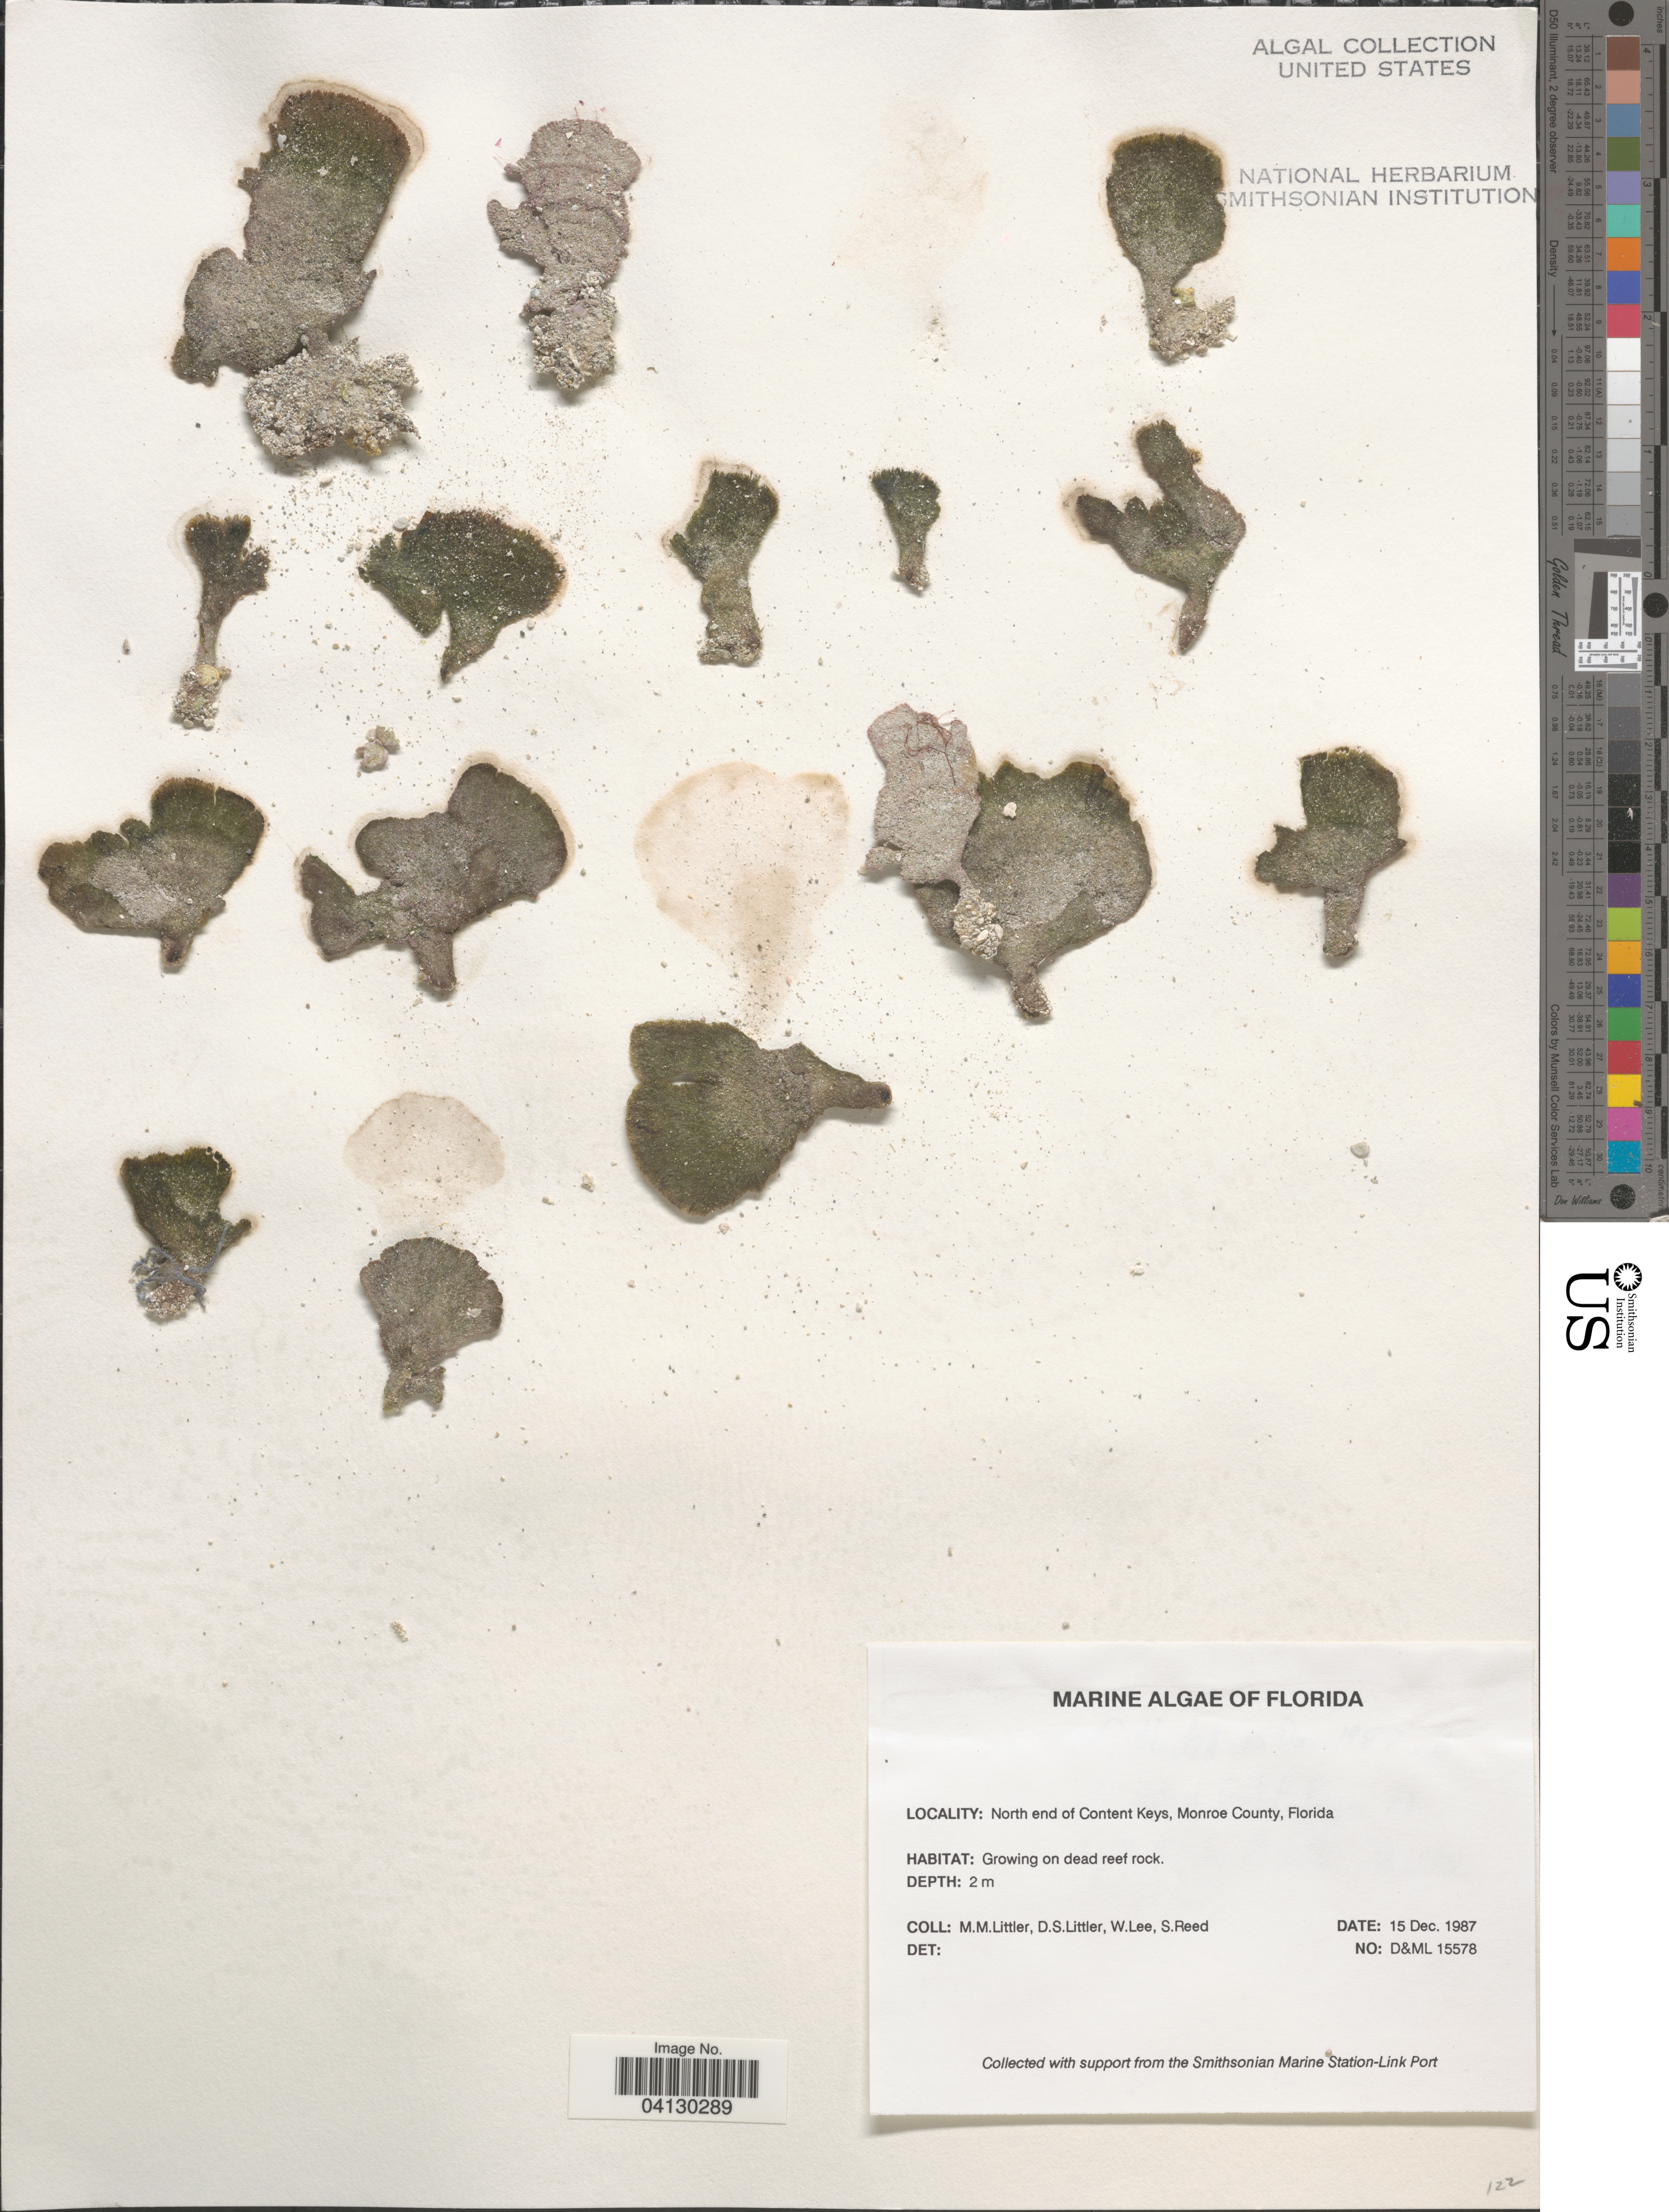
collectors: D. S. Littler, W. Lee & S. Reed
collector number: D&ML15578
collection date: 1987-12-15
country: United States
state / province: Florida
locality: North end of Content Keys, Monroe County.